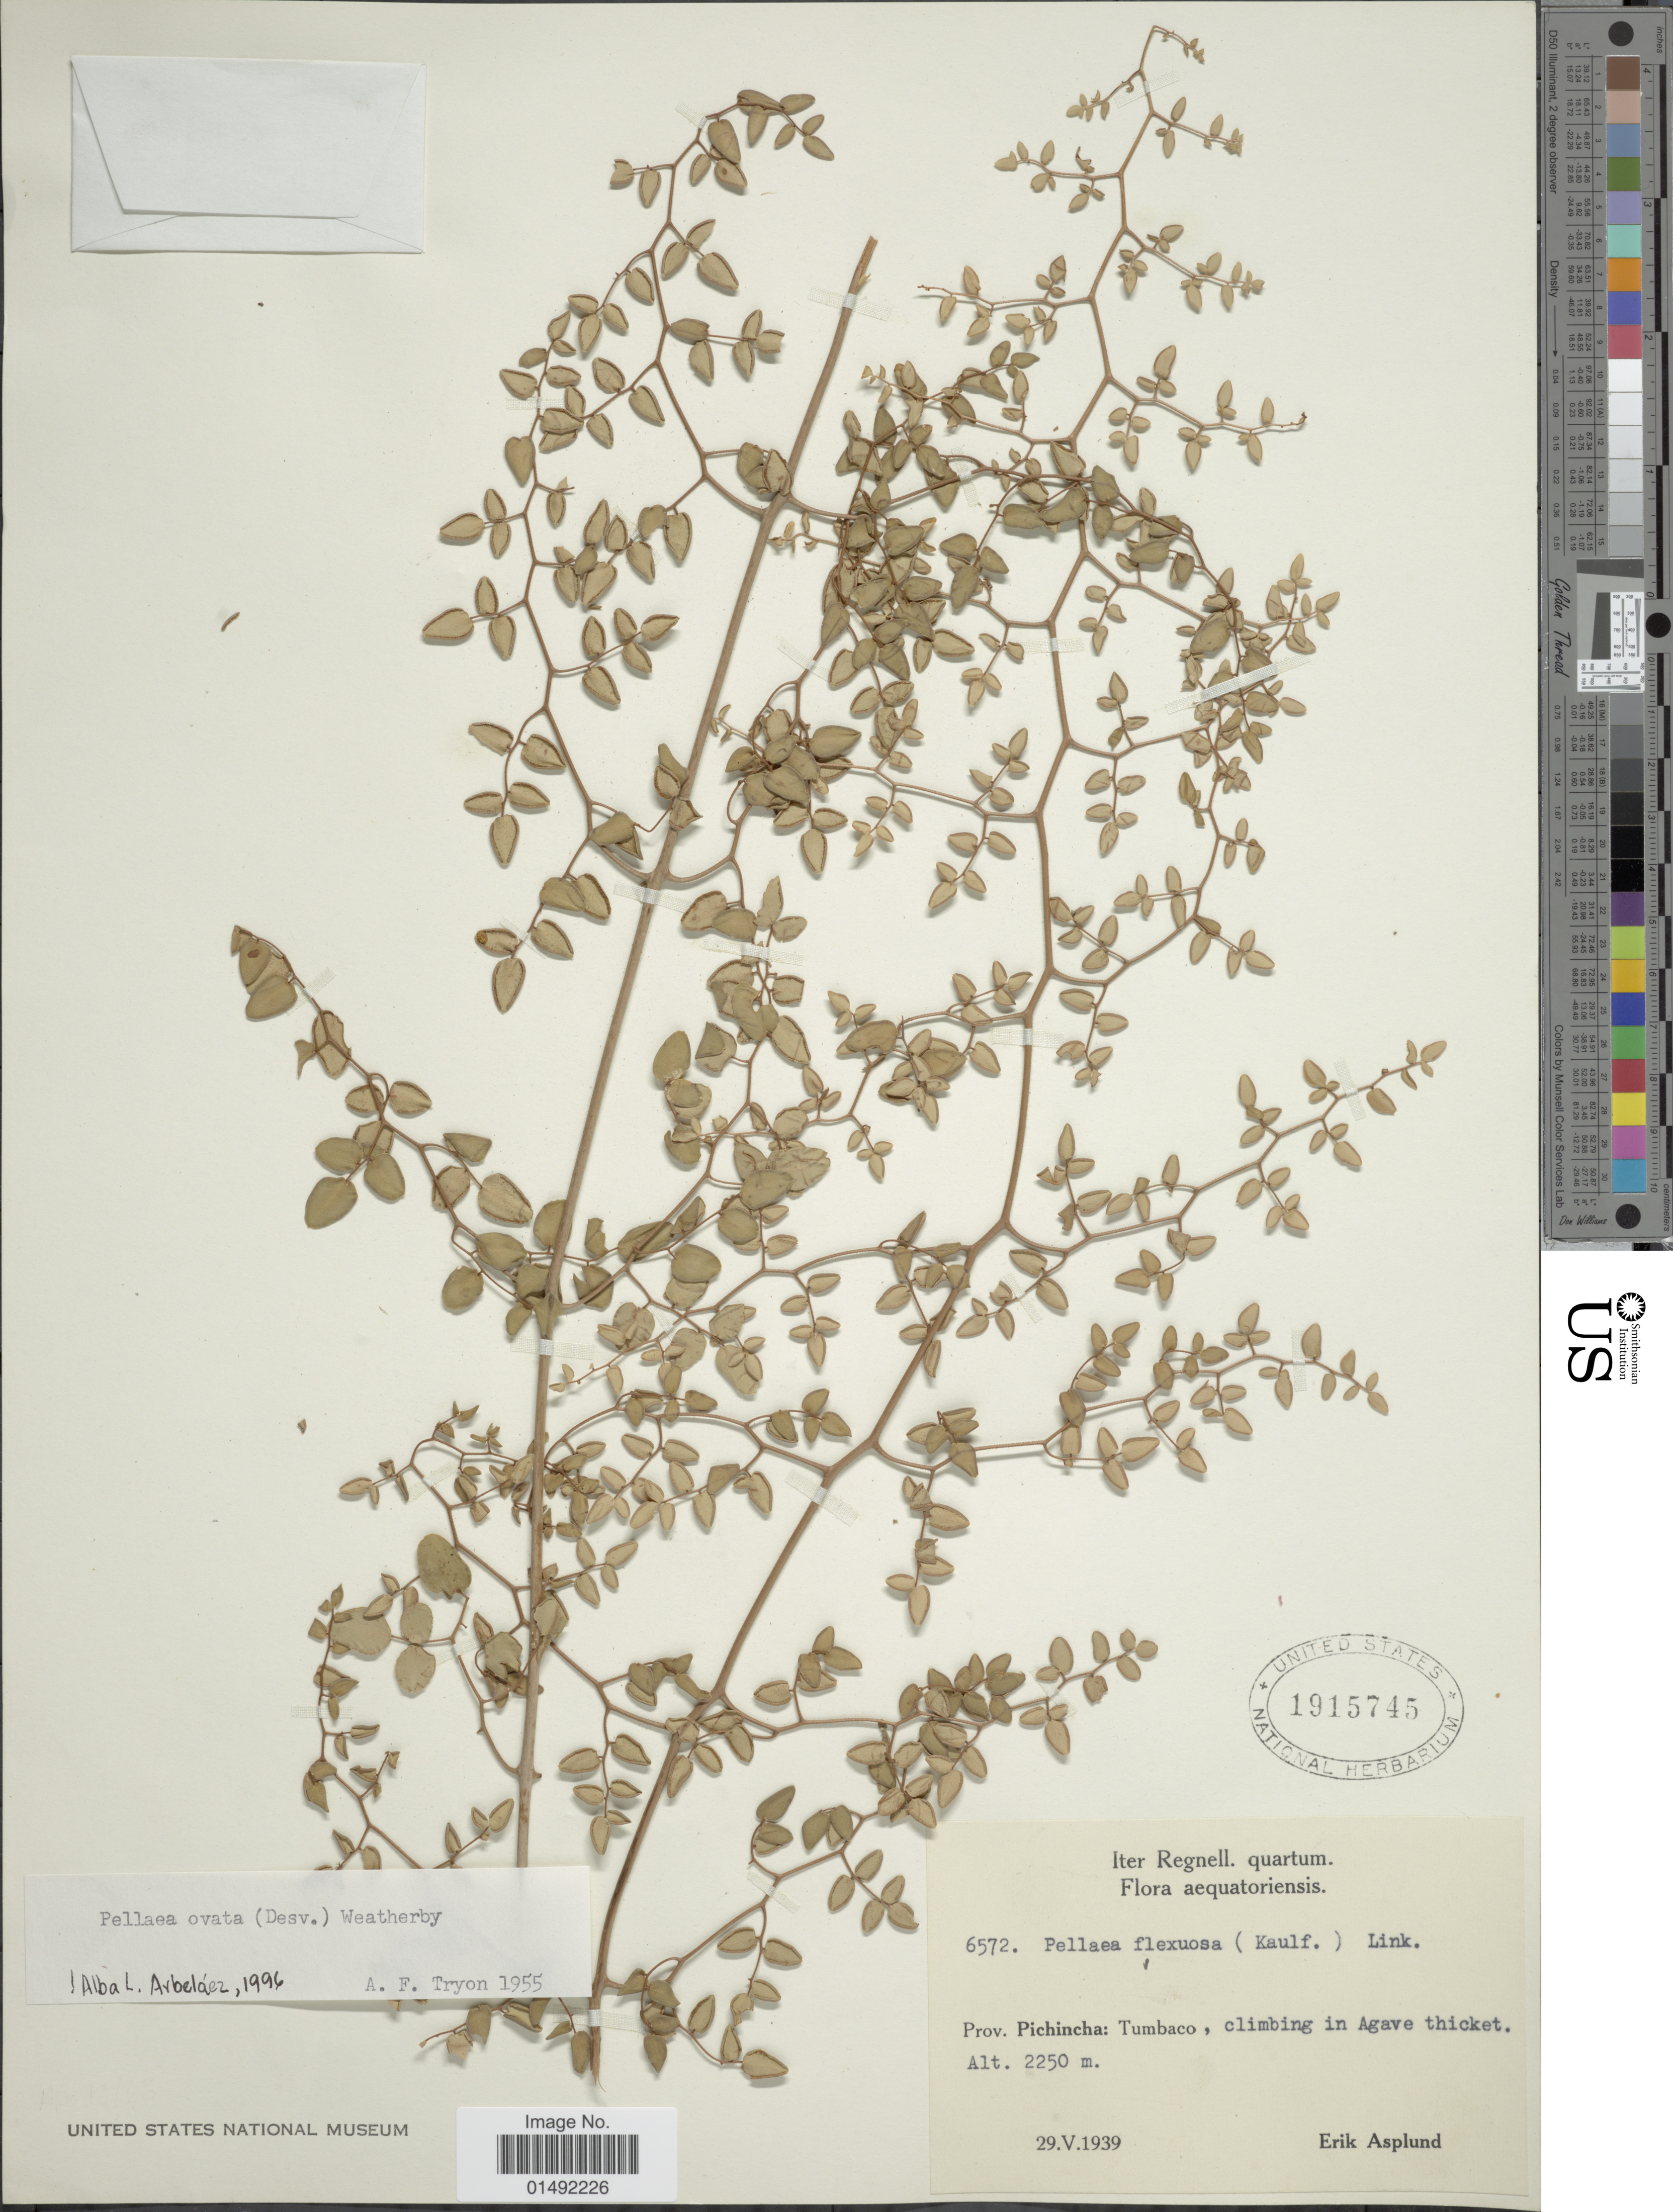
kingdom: Plantae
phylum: Tracheophyta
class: Polypodiopsida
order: Polypodiales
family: Pteridaceae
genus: Pellaea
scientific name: Pellaea ovata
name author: (Desv.) Weath.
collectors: E. Asplund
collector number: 6572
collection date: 1939-05-29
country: Ecuador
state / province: Pichincha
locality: Tumbaco, climbing in Agave thicket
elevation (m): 2250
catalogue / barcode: US 1915745